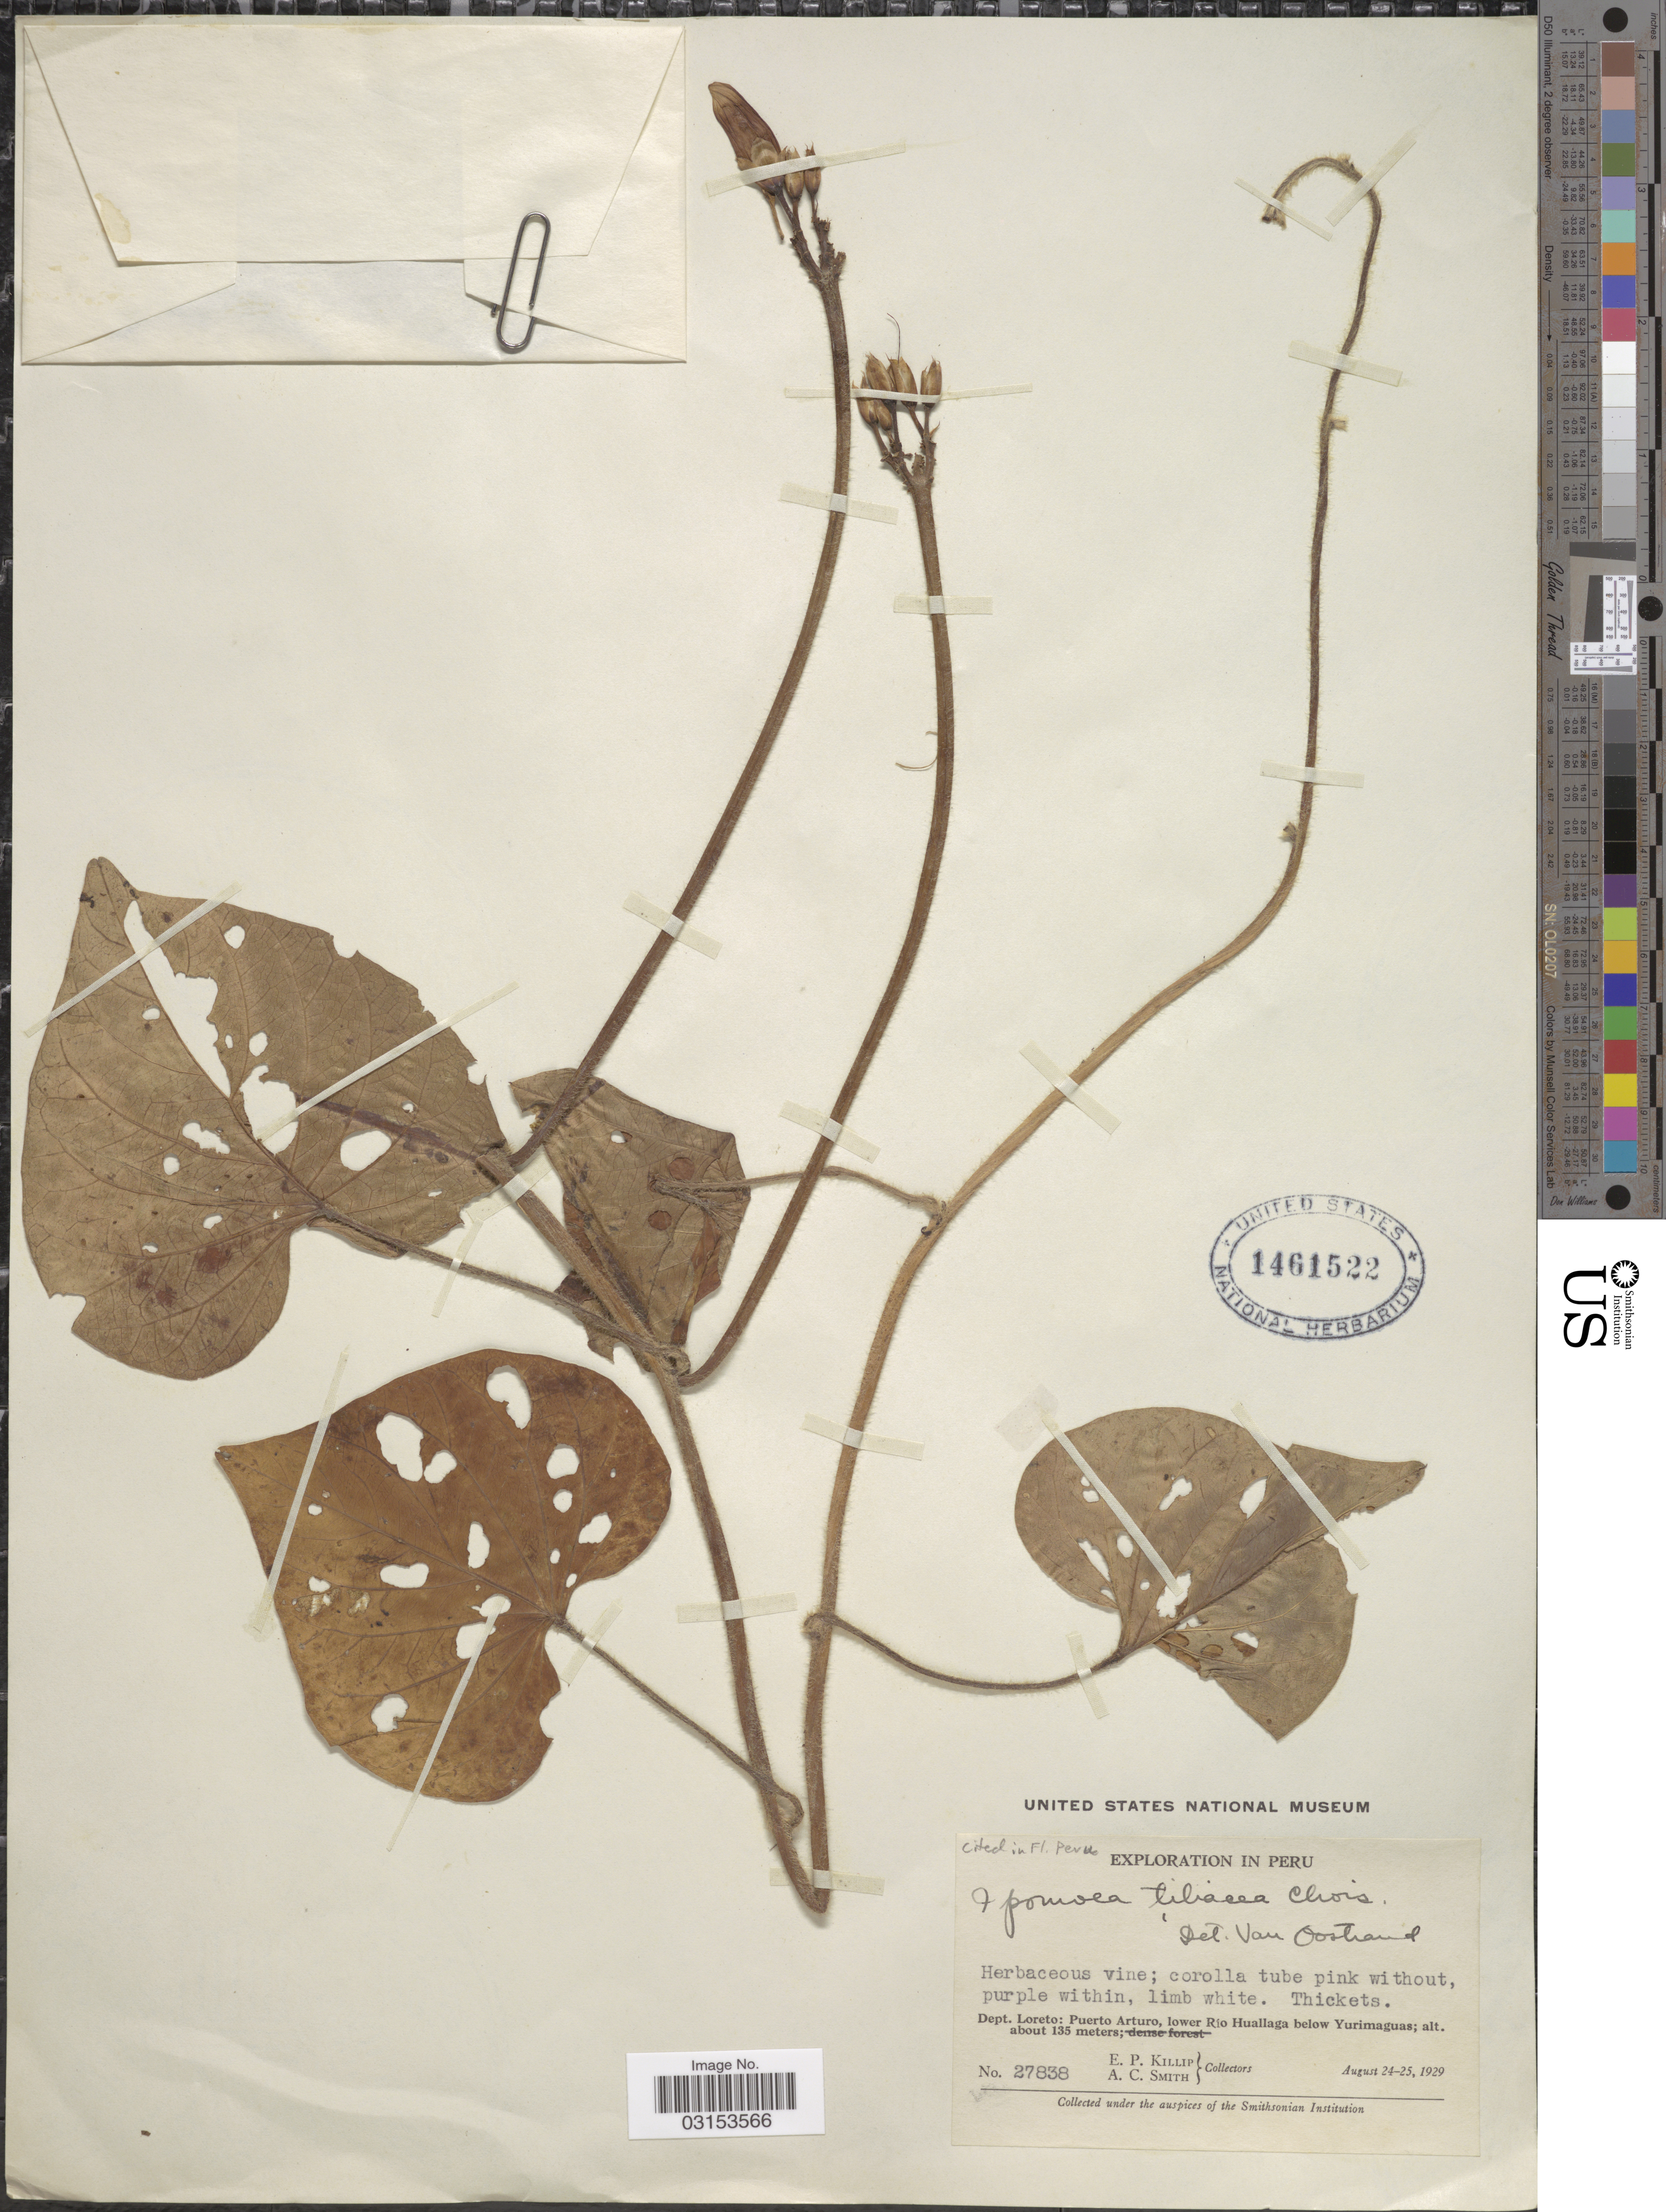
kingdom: Plantae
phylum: Tracheophyta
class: Magnoliopsida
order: Solanales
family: Convolvulaceae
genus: Ipomoea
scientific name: Ipomoea tiliacea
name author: (Willd.) Choisy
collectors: E. P. Killip & A. C. Smith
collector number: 27838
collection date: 1929-08-24/1929-08-25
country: Peru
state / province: Loreto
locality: Dept. Loreto: Puerto Arturo, lower Río Huallaga below Yurimaguas.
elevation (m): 135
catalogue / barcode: US 1461522